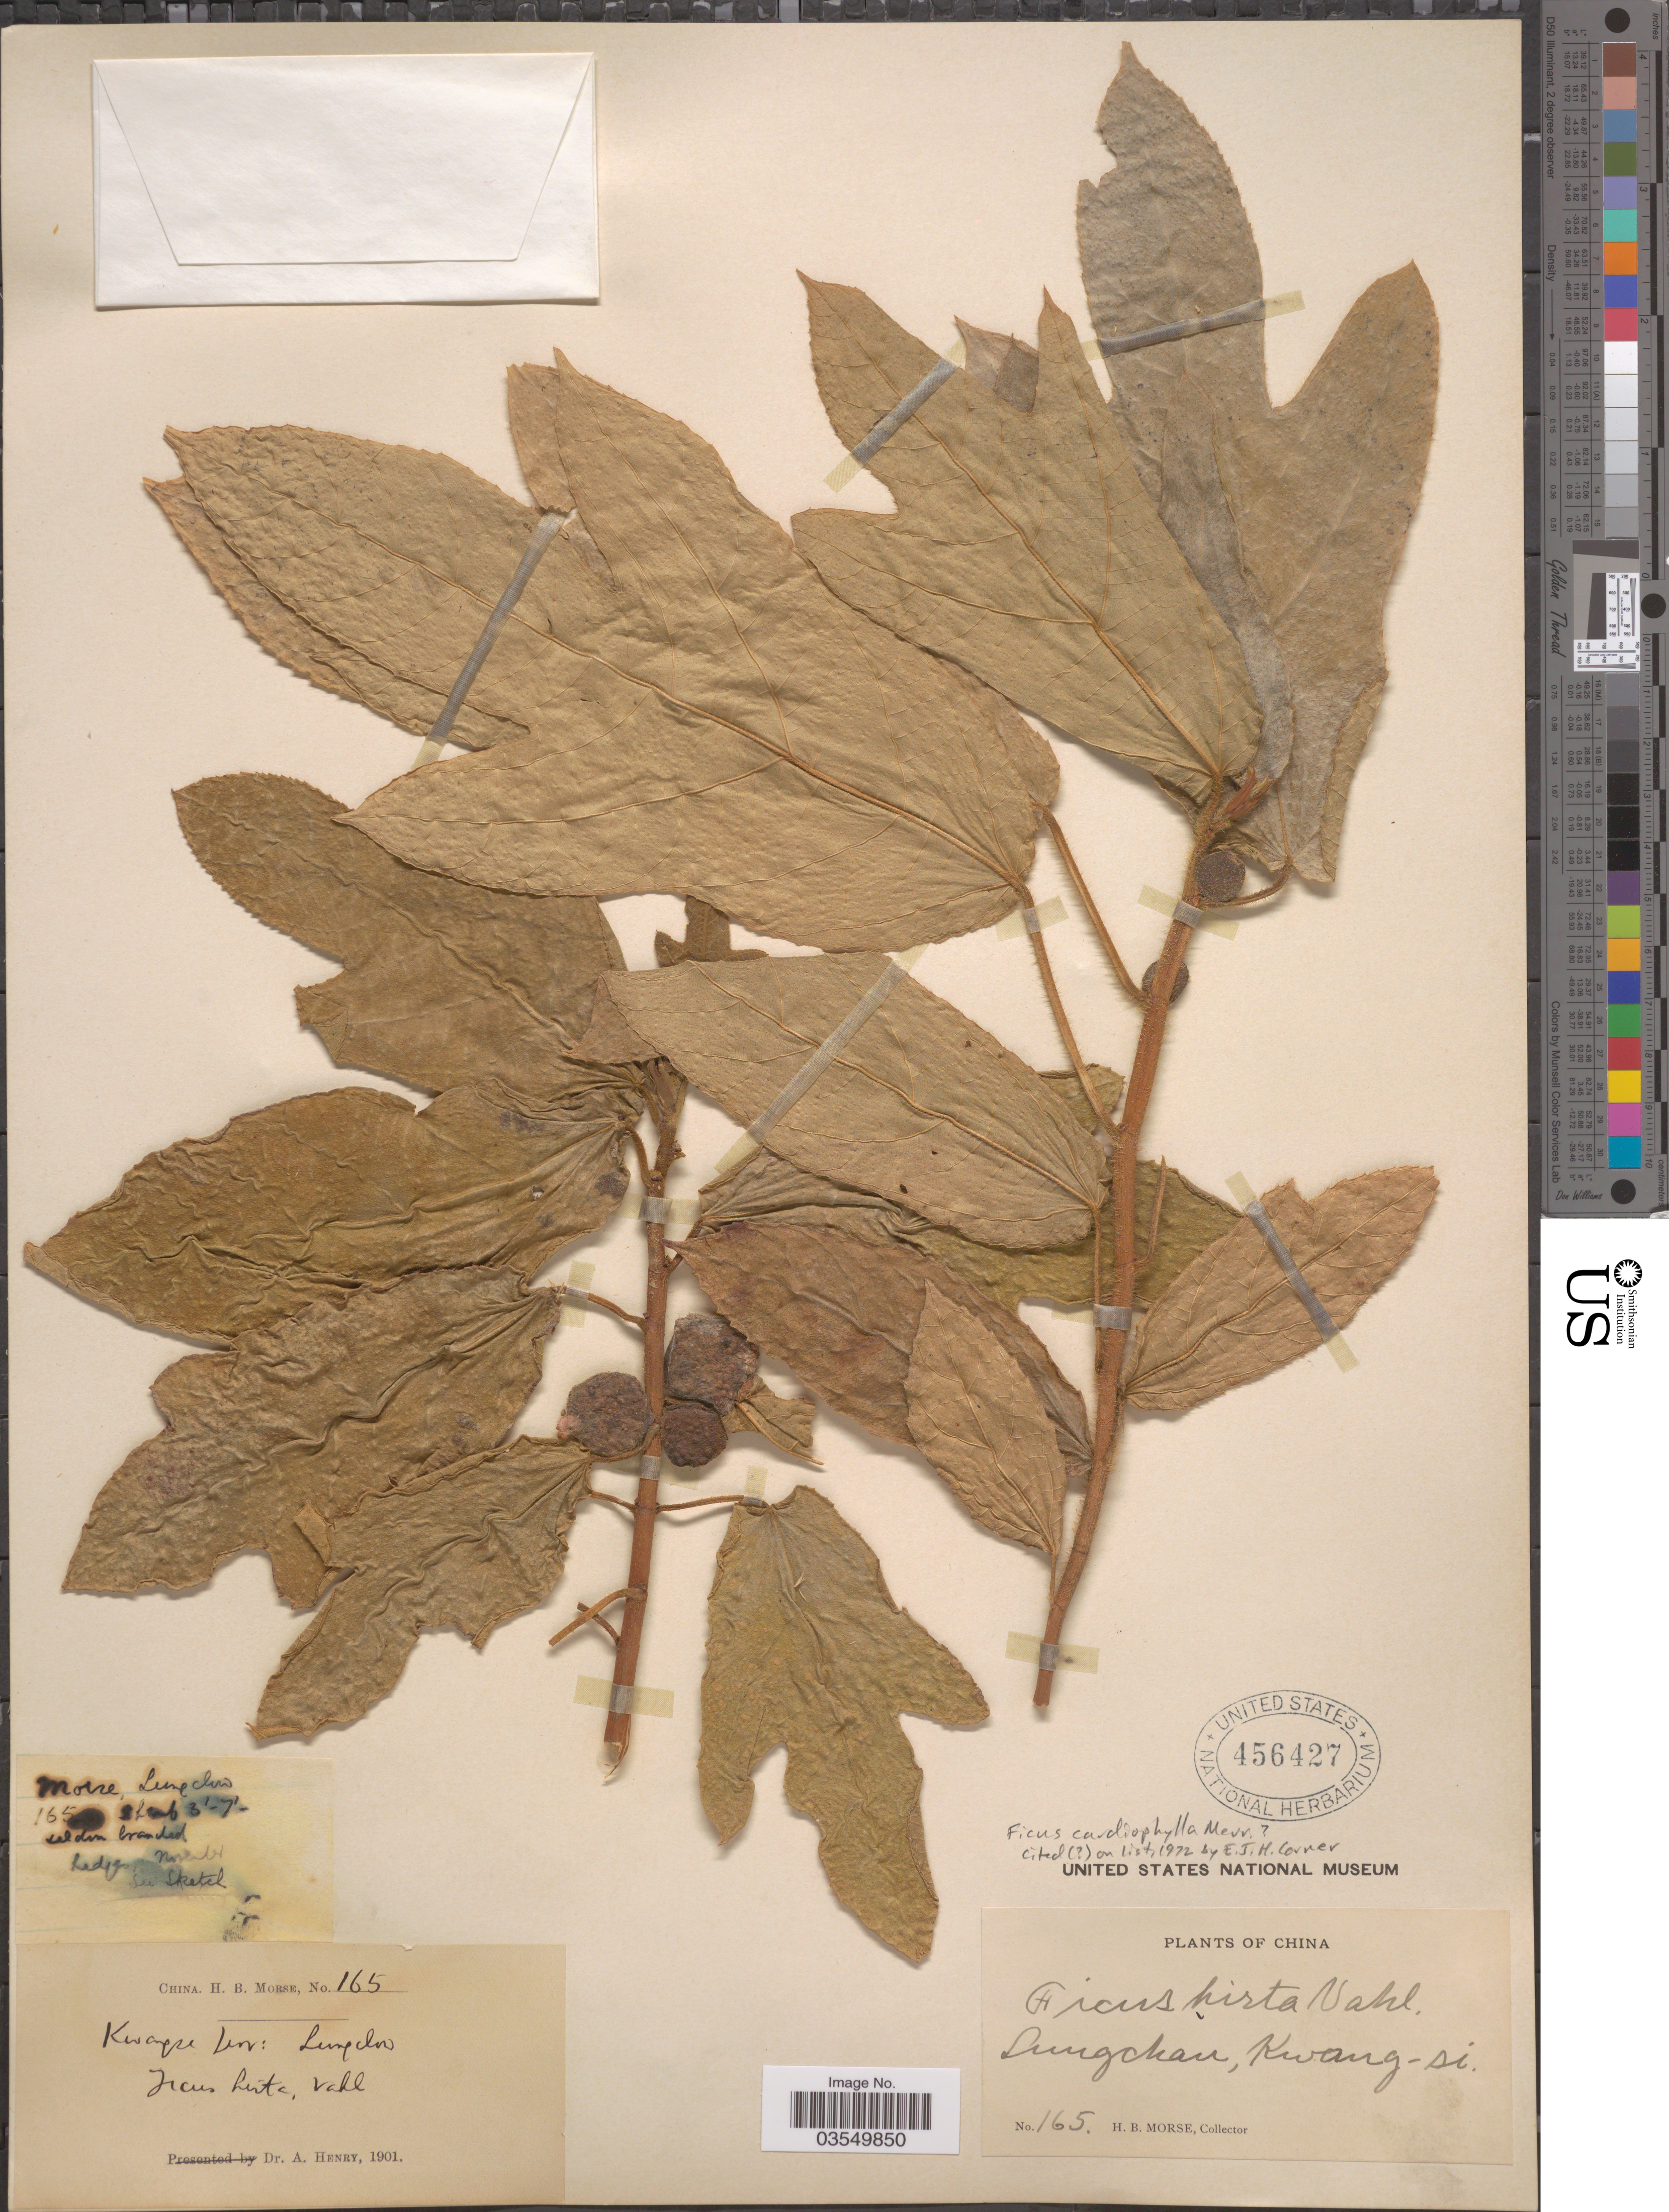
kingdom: Plantae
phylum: Tracheophyta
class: Magnoliopsida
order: Rosales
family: Moraceae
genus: Ficus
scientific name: Ficus cardiophylla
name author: Merr.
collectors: H. Morse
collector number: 165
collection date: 1901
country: China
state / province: Guangxi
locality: Kwangsi prov: Lungchan.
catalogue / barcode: US 456427